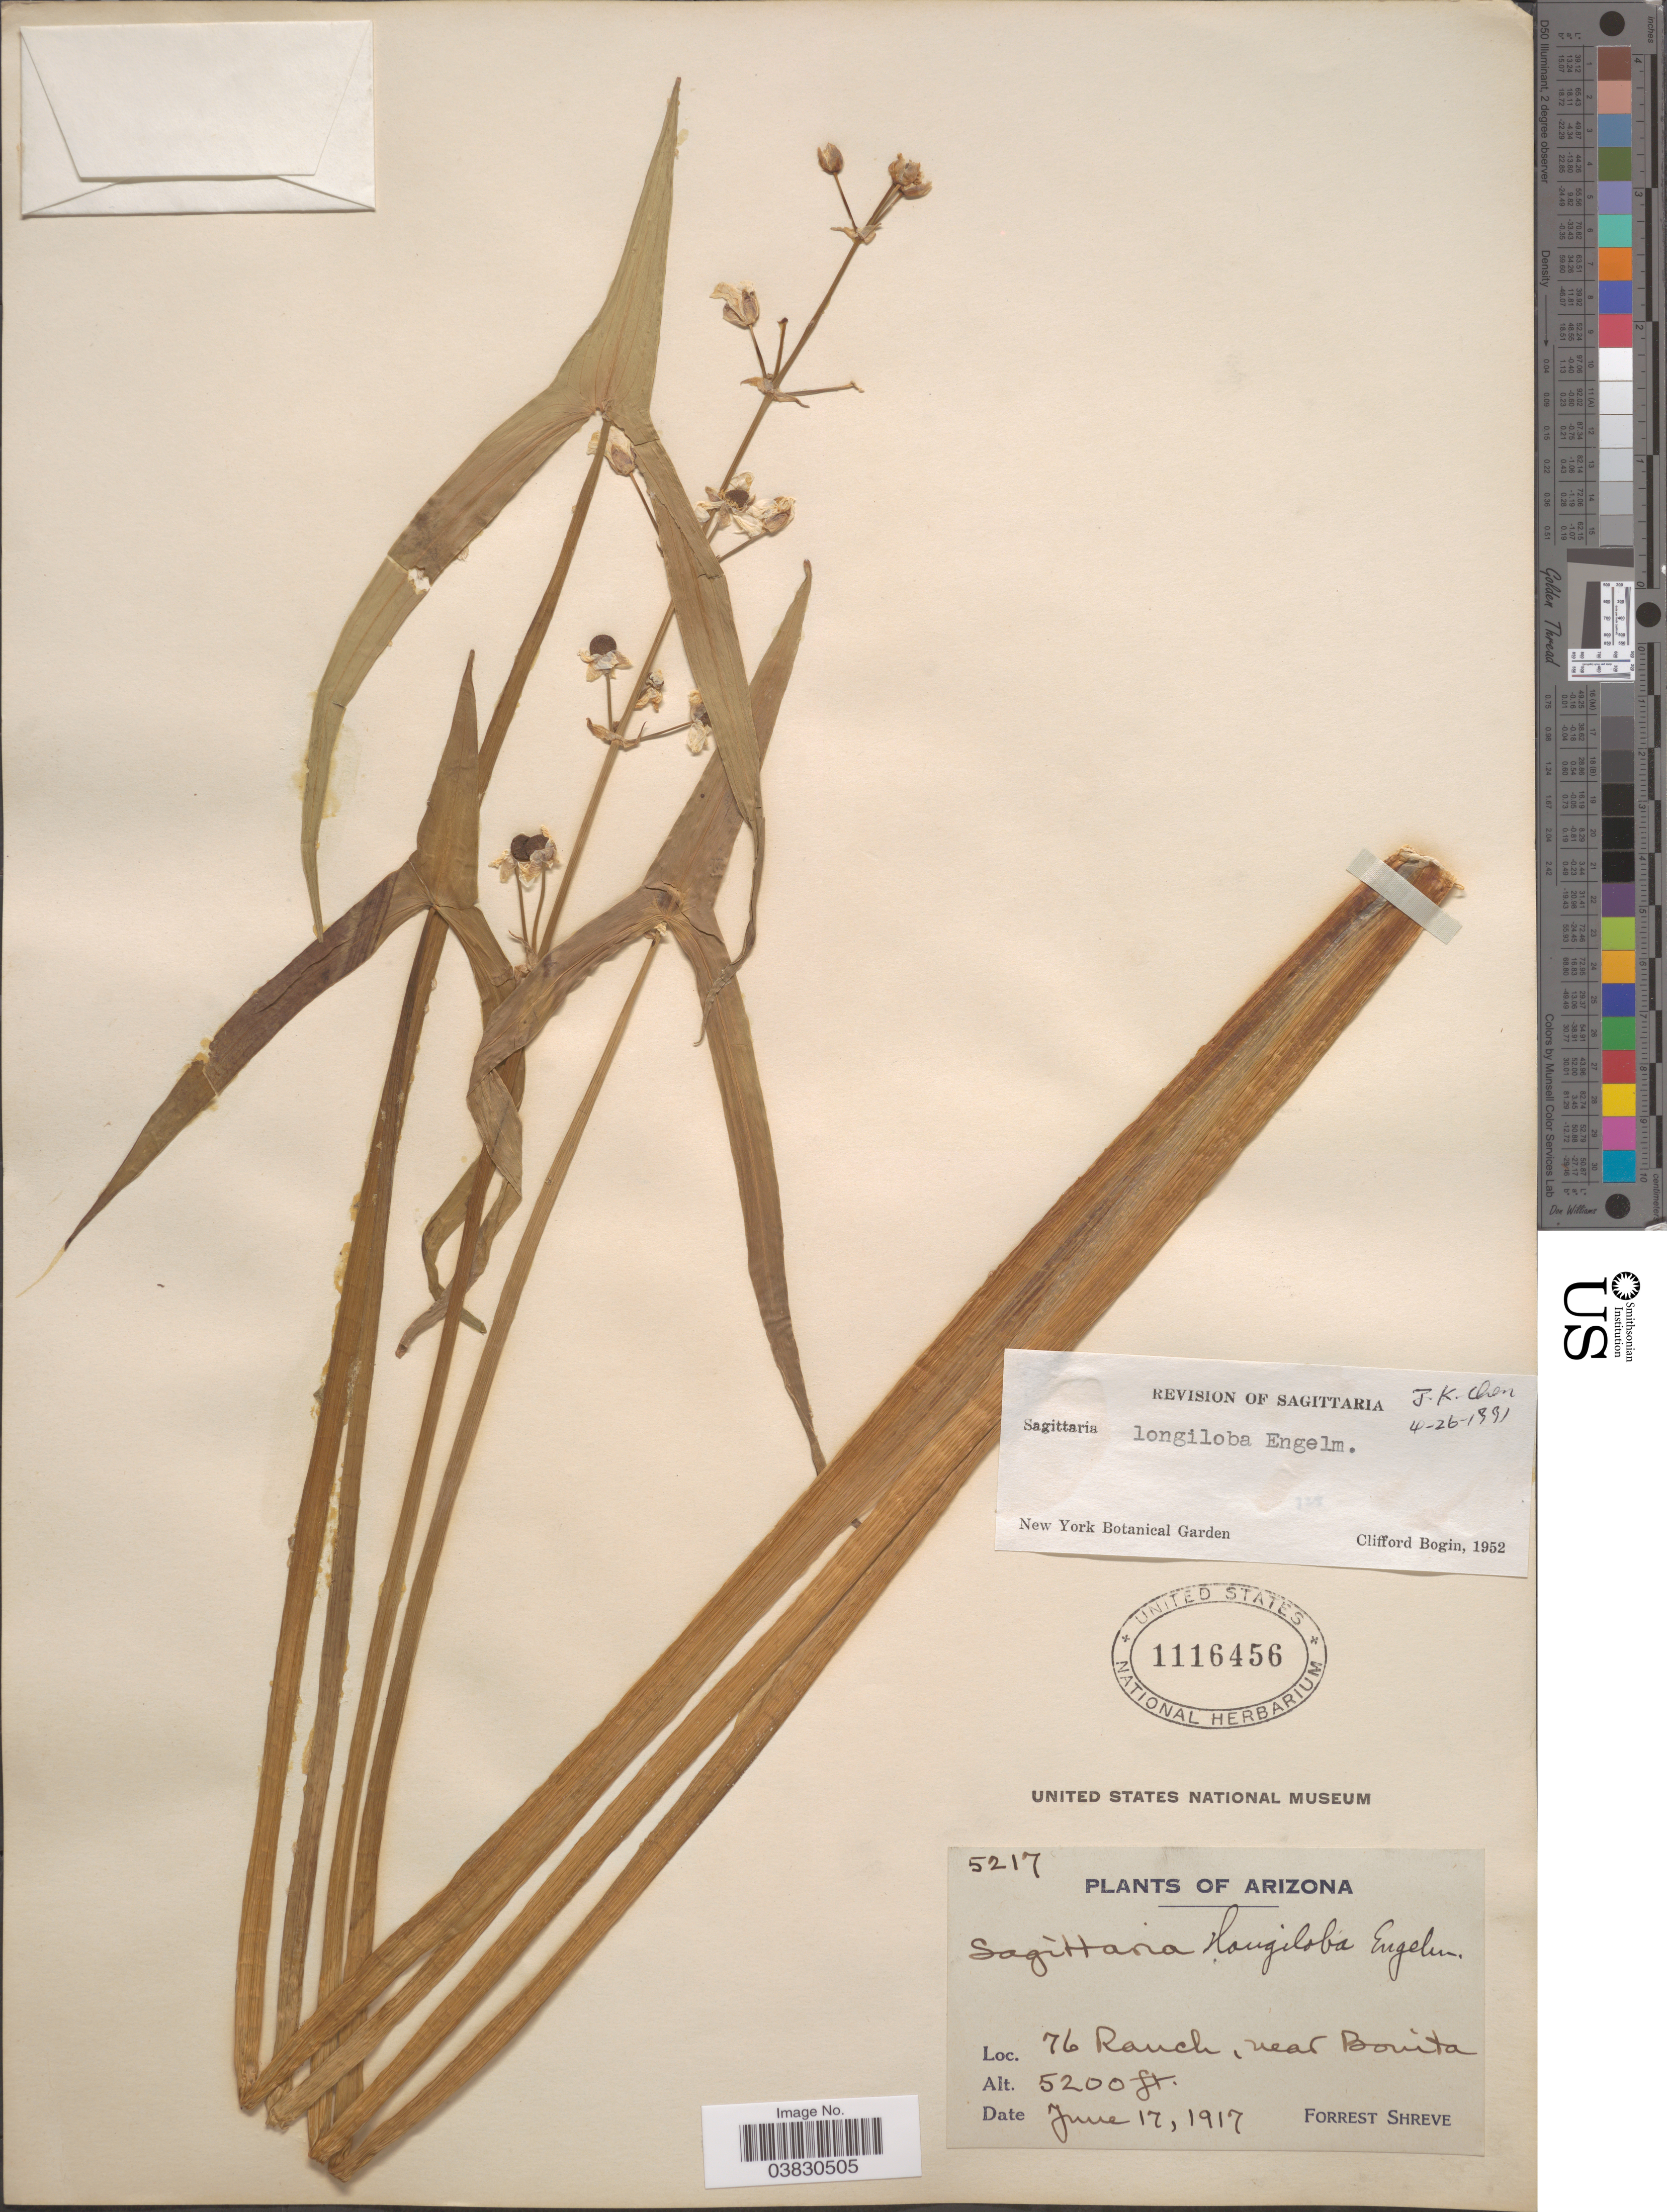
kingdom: Plantae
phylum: Tracheophyta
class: Liliopsida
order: Alismatales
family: Alismataceae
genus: Sagittaria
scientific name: Sagittaria longiloba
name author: Engelm. ex J.G. Sm.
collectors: F. Shreve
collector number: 5217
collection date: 1917-06-17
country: United States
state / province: Arizona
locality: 76 Ranch, near Bonita.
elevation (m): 1585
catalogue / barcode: US 1116456